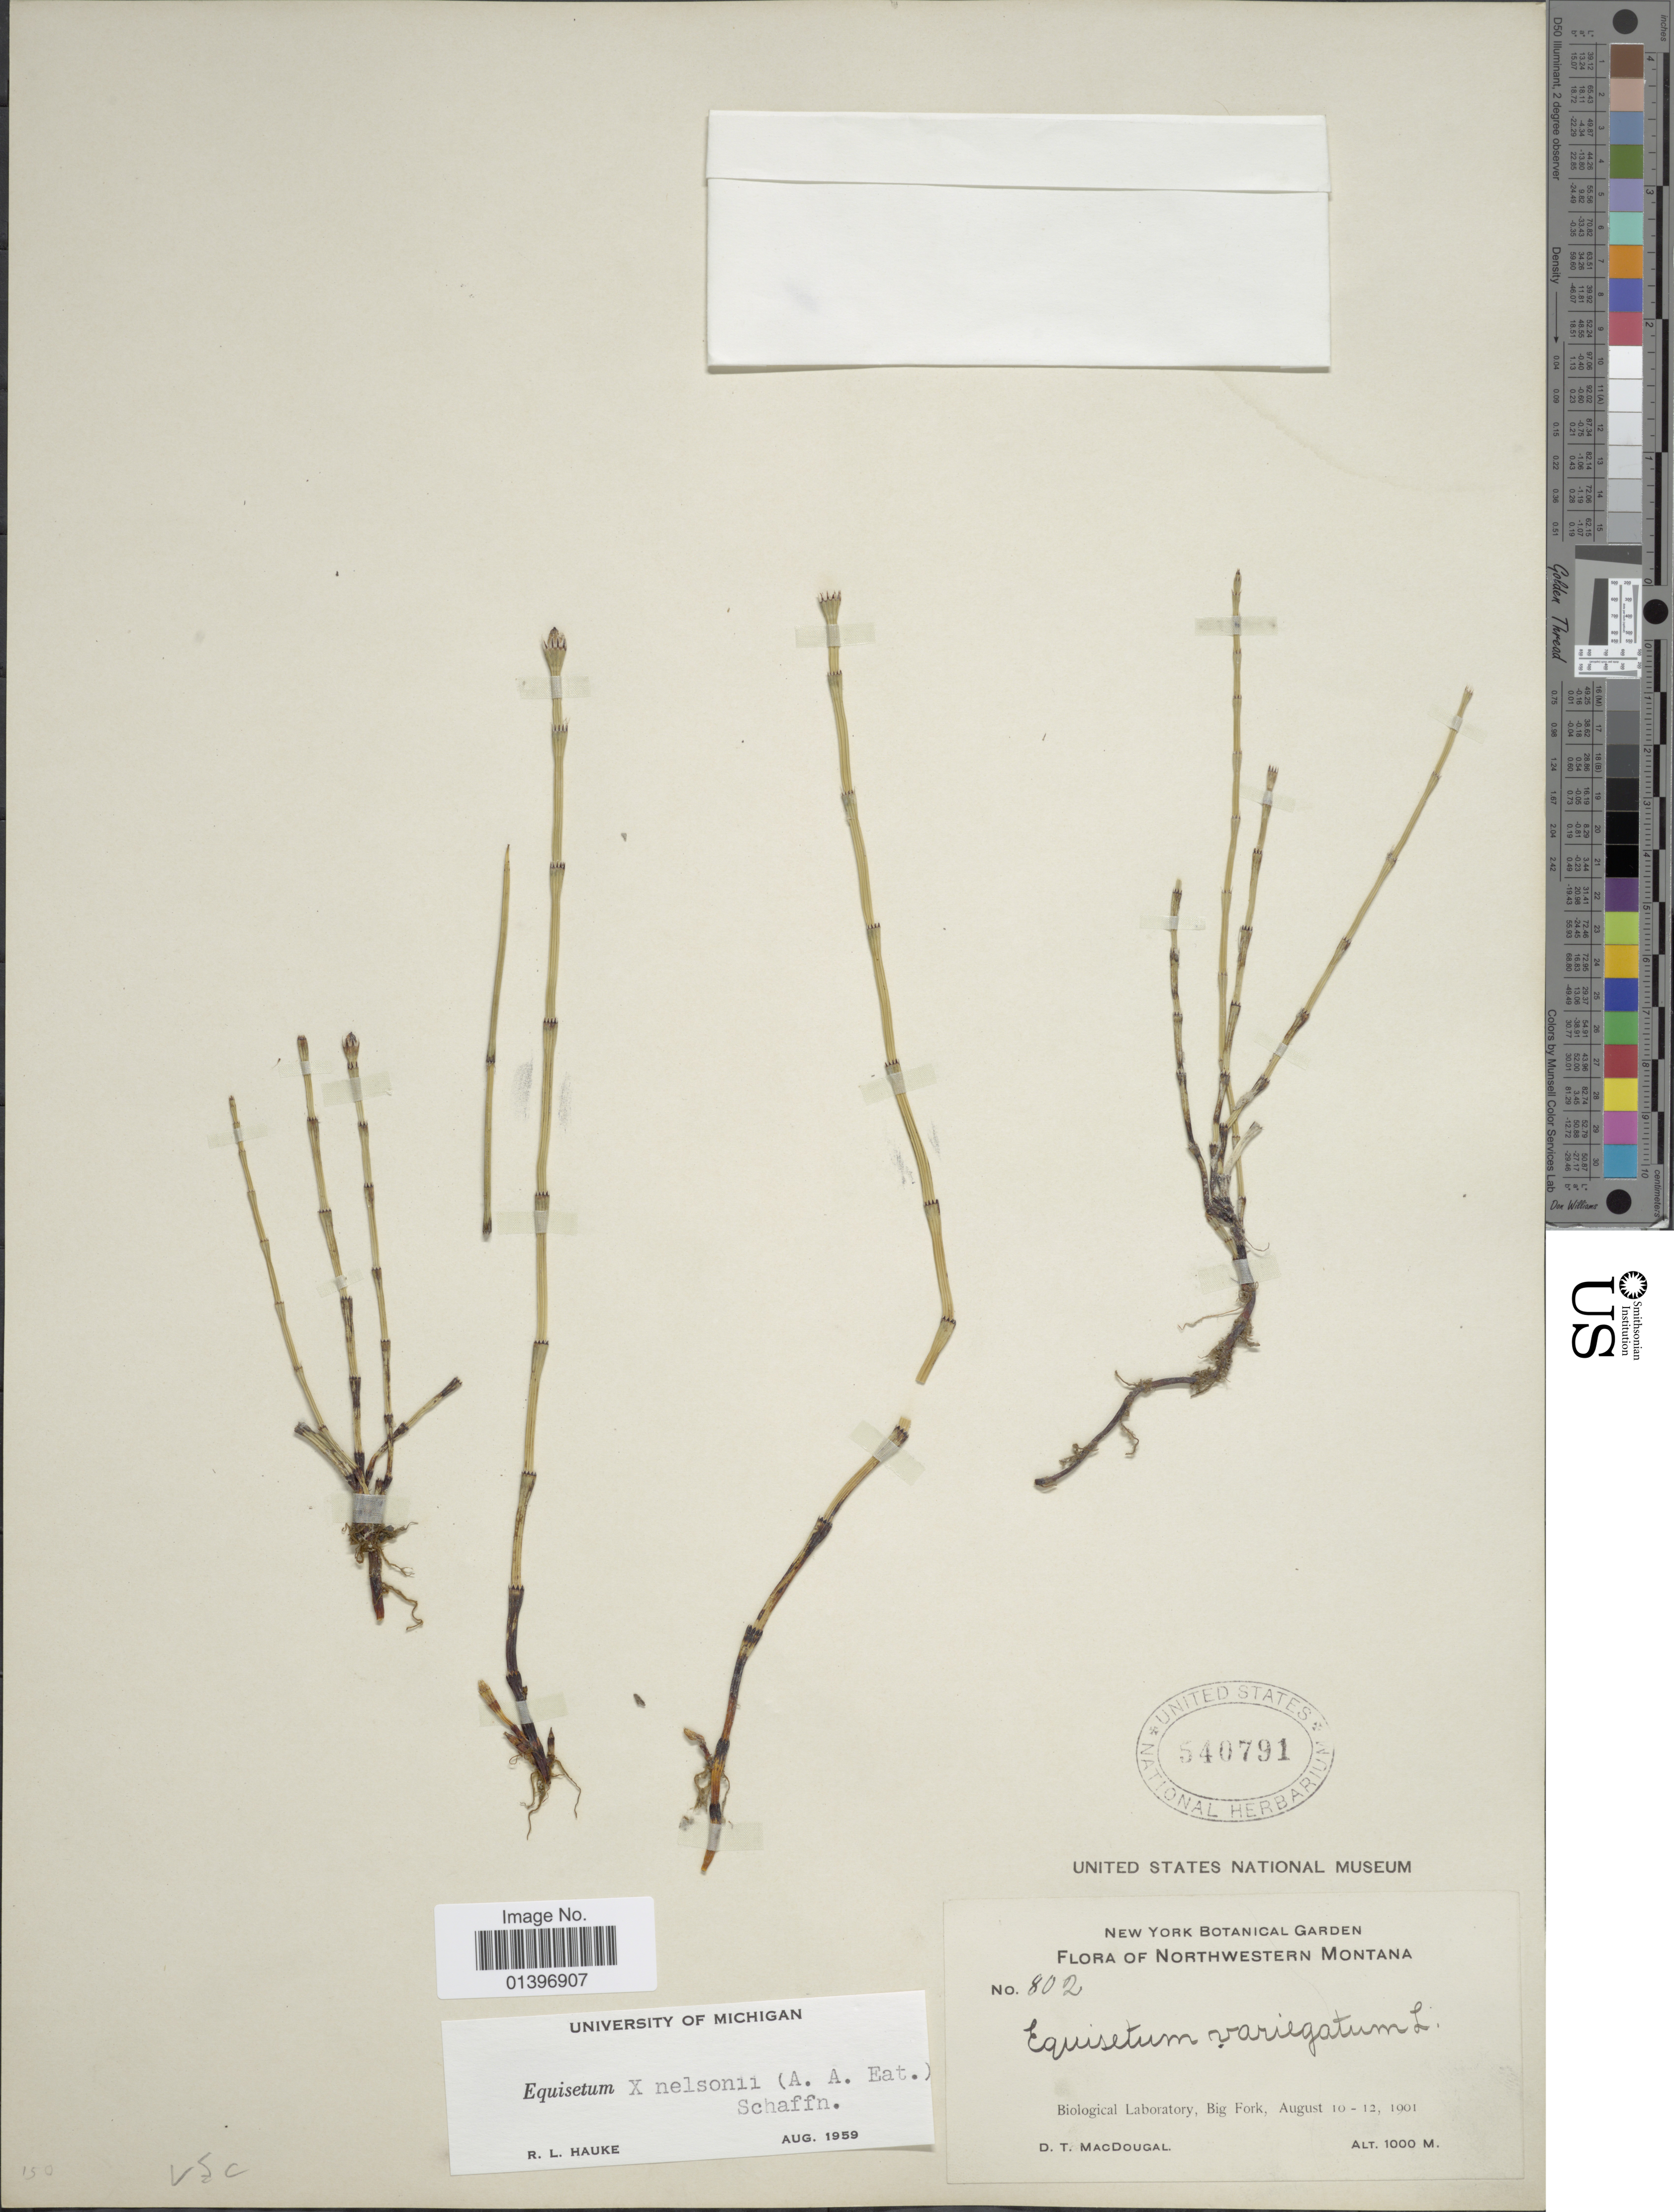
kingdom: Plantae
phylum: Tracheophyta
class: Polypodiopsida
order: Equisetales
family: Equisetaceae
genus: Equisetum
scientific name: Equisetum x nelsonii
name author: (A.A. Eaton) J.H. Schaffn.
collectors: D. T. MacDougal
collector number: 802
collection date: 1901-08-10/1901-08-12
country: United States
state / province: Montana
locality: Northwestern Montana, Biological Labaratory, Big Fork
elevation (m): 1000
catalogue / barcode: US 540791